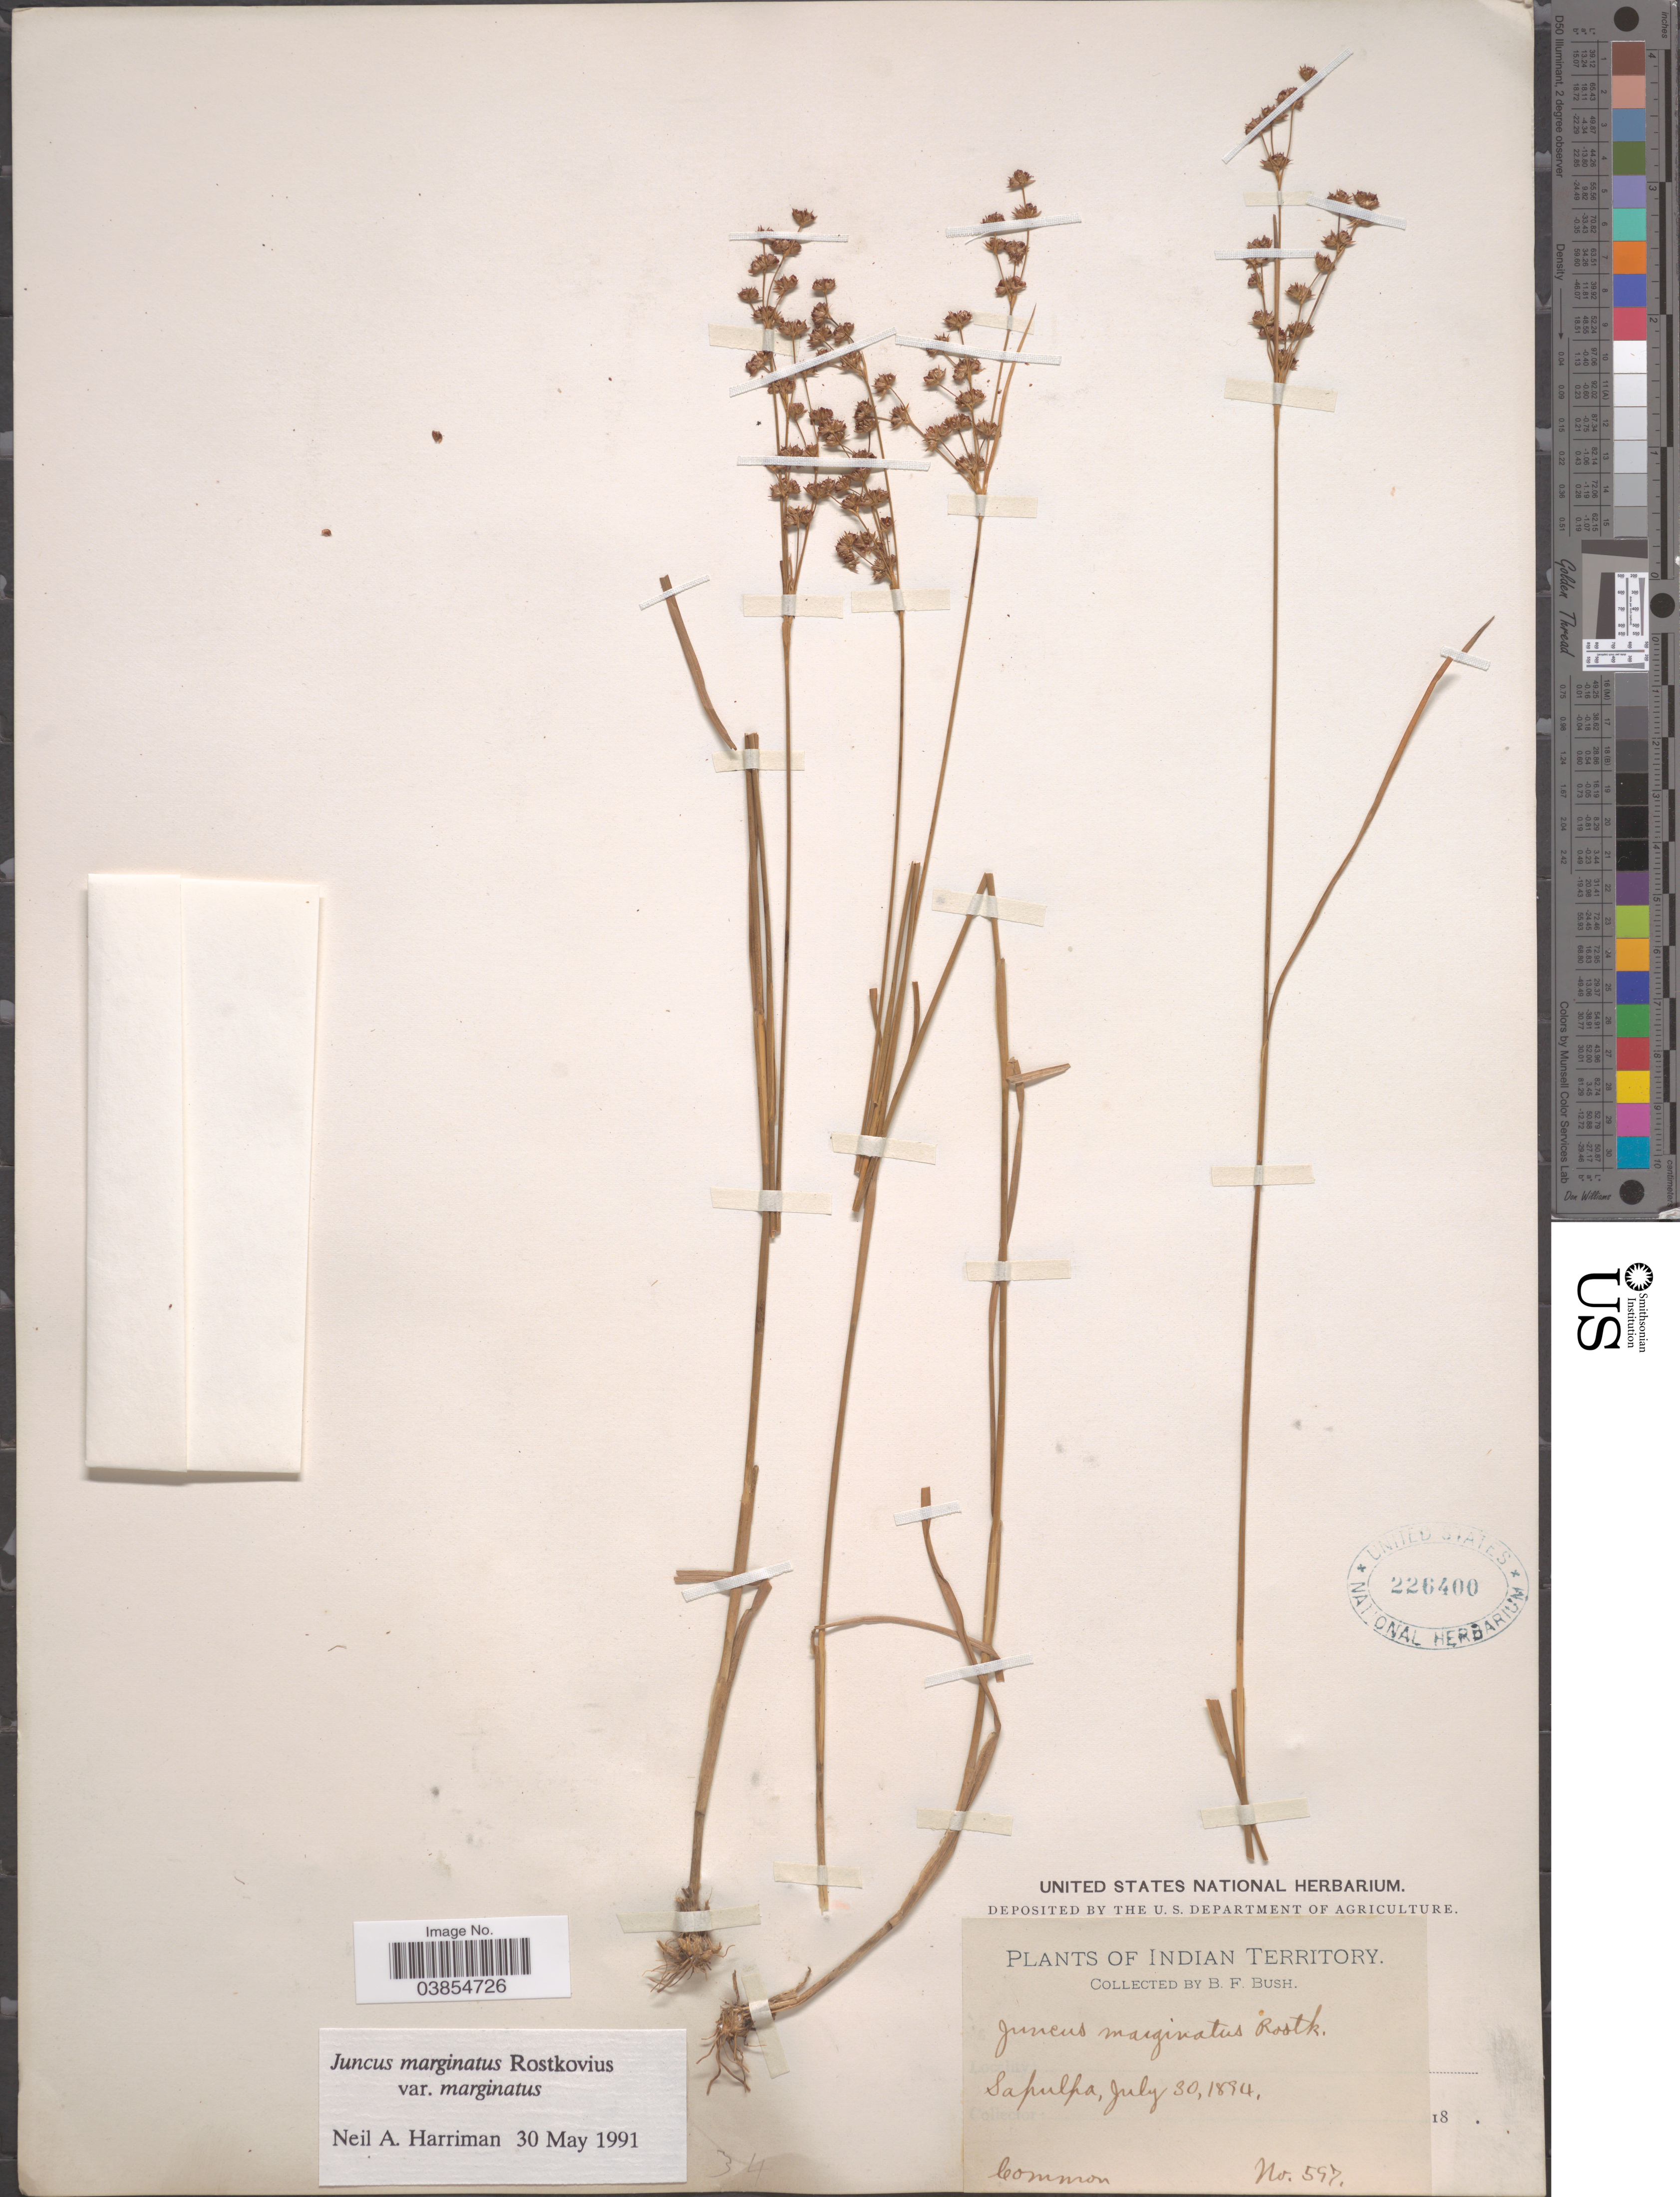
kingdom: Plantae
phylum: Tracheophyta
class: Liliopsida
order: Poales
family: Juncaceae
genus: Juncus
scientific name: Juncus marginatus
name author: Rostk.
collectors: B. F. Bush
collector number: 597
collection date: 1894-07-30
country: United States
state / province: Oklahoma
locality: Indian Territory. Sapulpa.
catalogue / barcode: US 226400